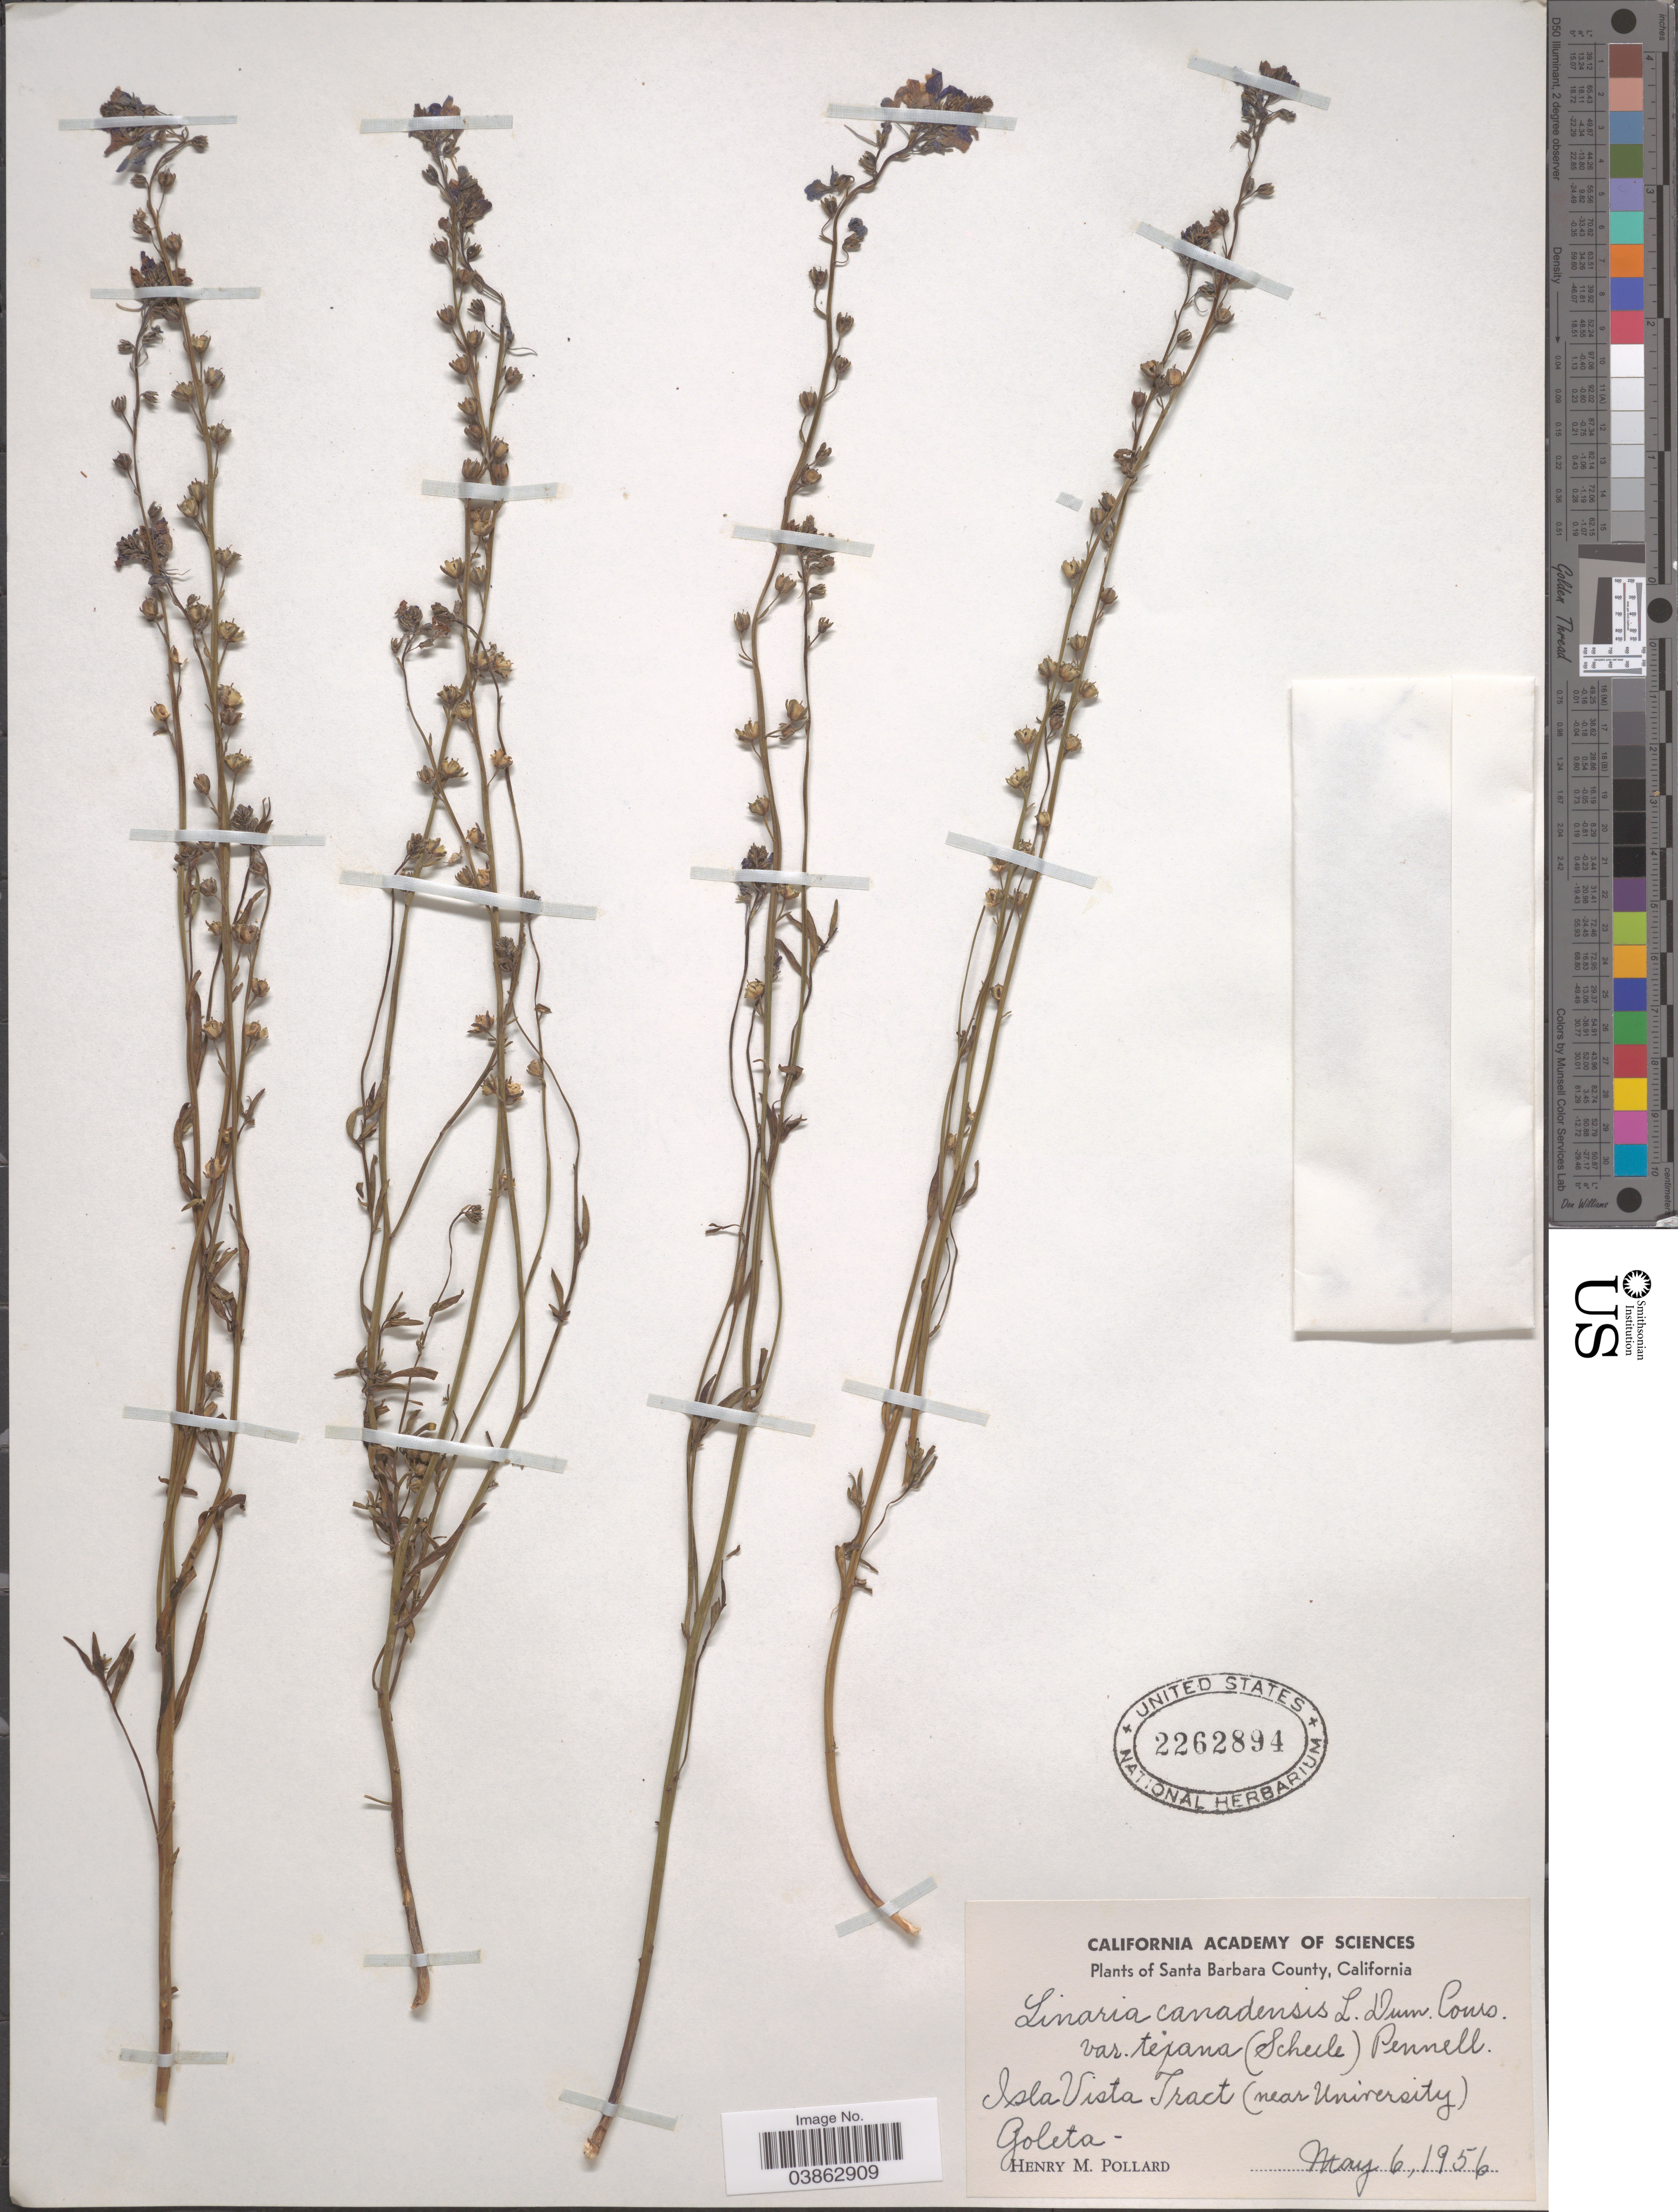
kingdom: Plantae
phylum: Tracheophyta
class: Magnoliopsida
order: Lamiales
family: Plantaginaceae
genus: Linaria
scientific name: Linaria texana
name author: Scheele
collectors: H. M. Pollard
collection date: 1956-05-06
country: United States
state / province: California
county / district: Santa Barbara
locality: Santa Barbara County. Isla Vista Tract (near University), Goleta.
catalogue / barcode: US 2262894